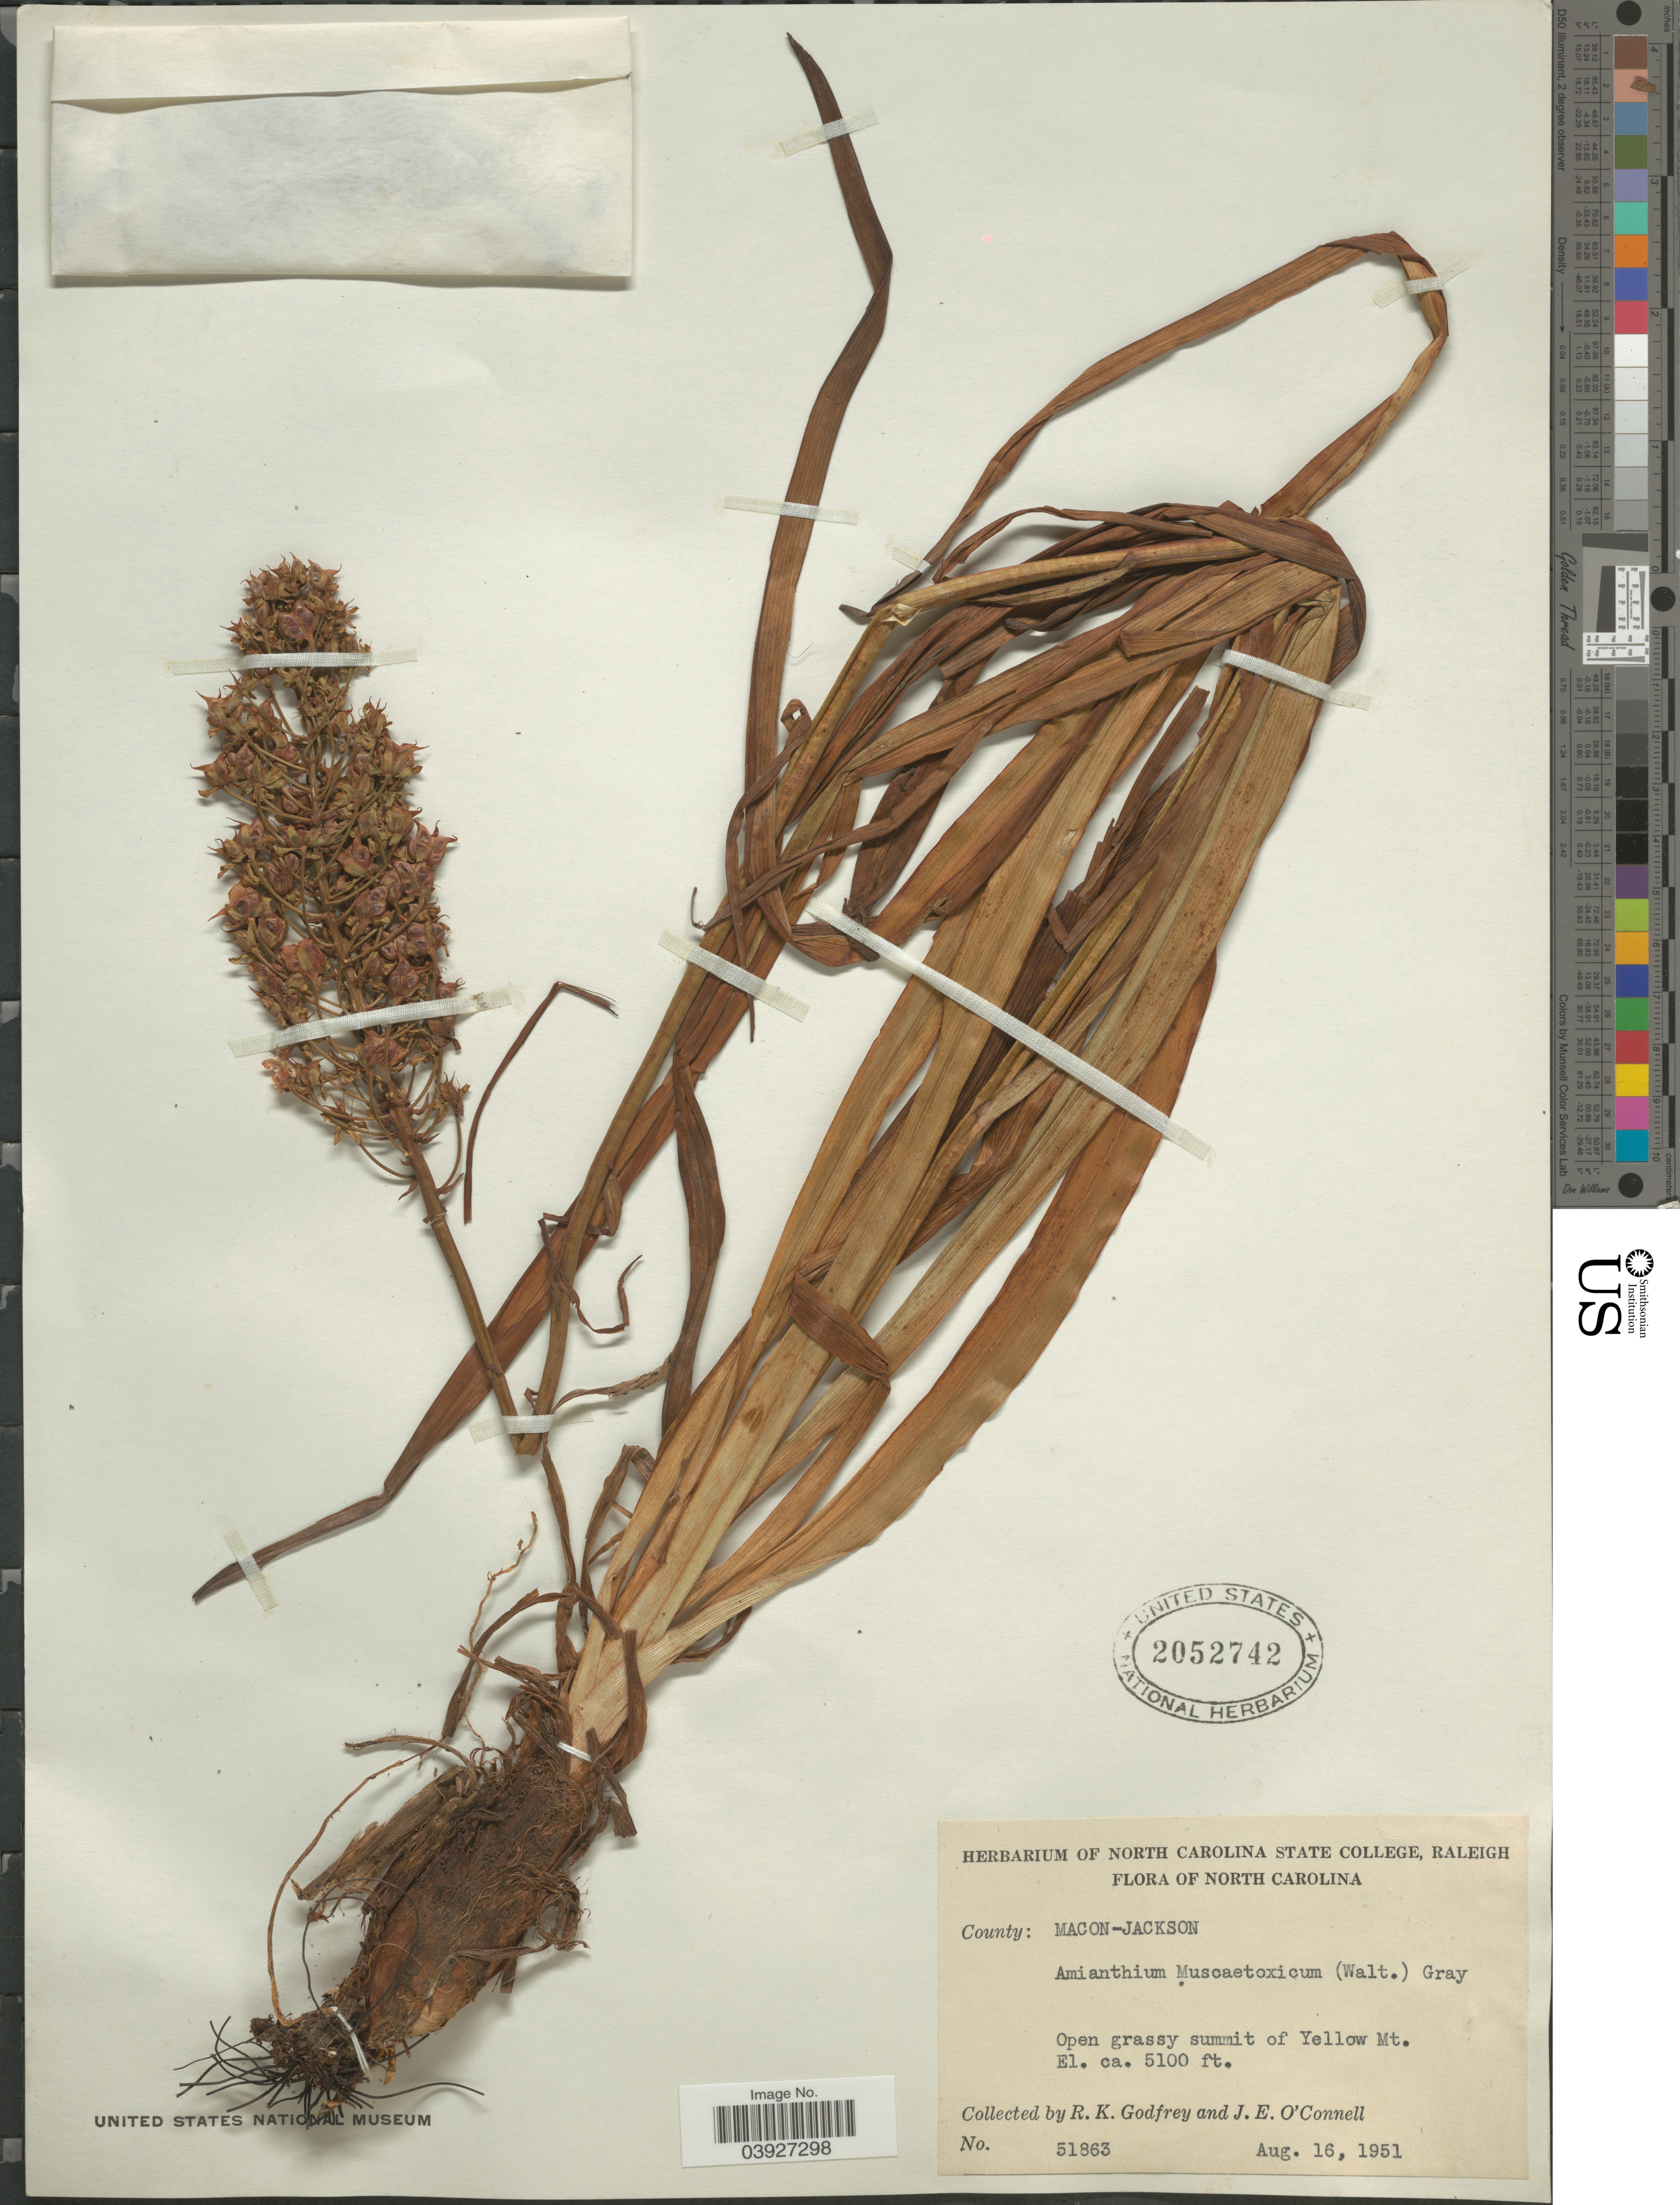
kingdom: Plantae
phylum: Tracheophyta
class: Liliopsida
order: Liliales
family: Melanthiaceae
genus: Amianthium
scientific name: Amianthium muscitoxicum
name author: (Walter) A. Gray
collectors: R. K. Godfrey & J. O'Connell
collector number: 51863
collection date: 1951-08-16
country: United States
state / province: North Carolina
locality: County: Macon-Jackson. Yellow Mt.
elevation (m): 1554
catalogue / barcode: US 2052742